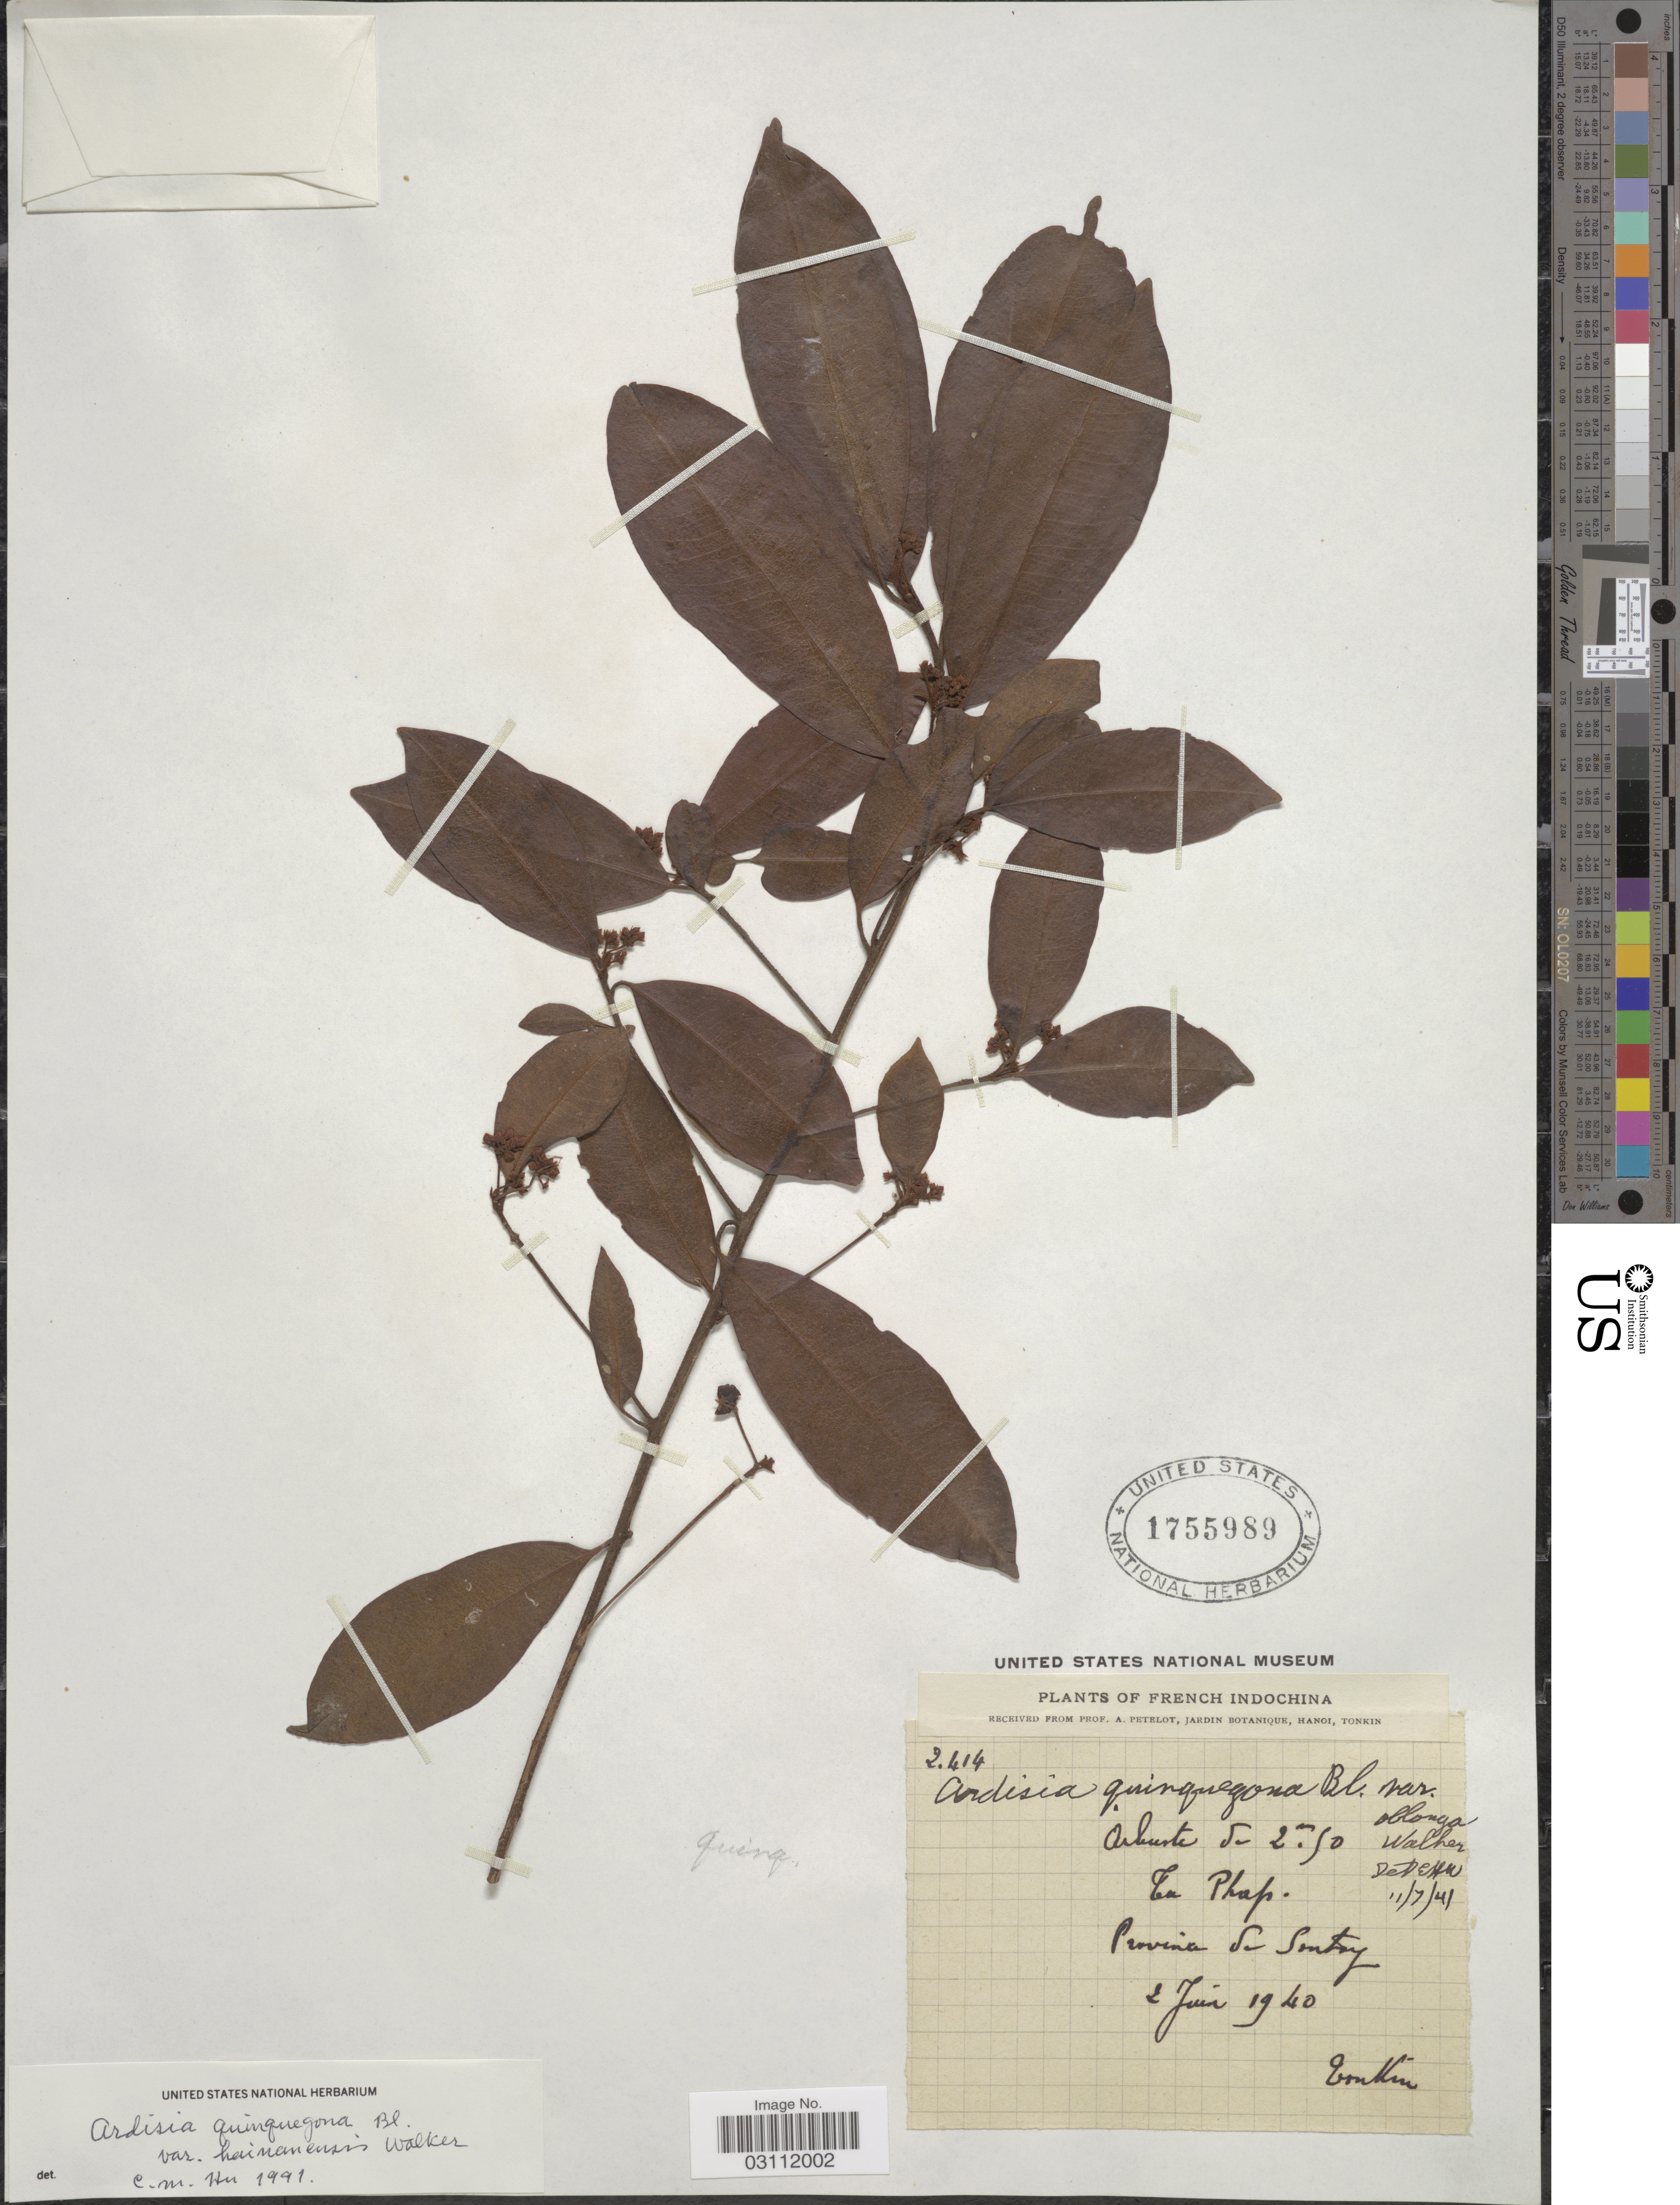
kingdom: Plantae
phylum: Tracheophyta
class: Magnoliopsida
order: Ericales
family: Primulaceae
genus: Ardisia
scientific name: Ardisia quinquegona var. oblonga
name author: E. Walker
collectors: A. Petelot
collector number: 2414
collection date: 1940-06-02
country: Vietnam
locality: French Indochina, Ta [interpreted] Phap, Province de Sontoy.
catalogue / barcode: US 1755989